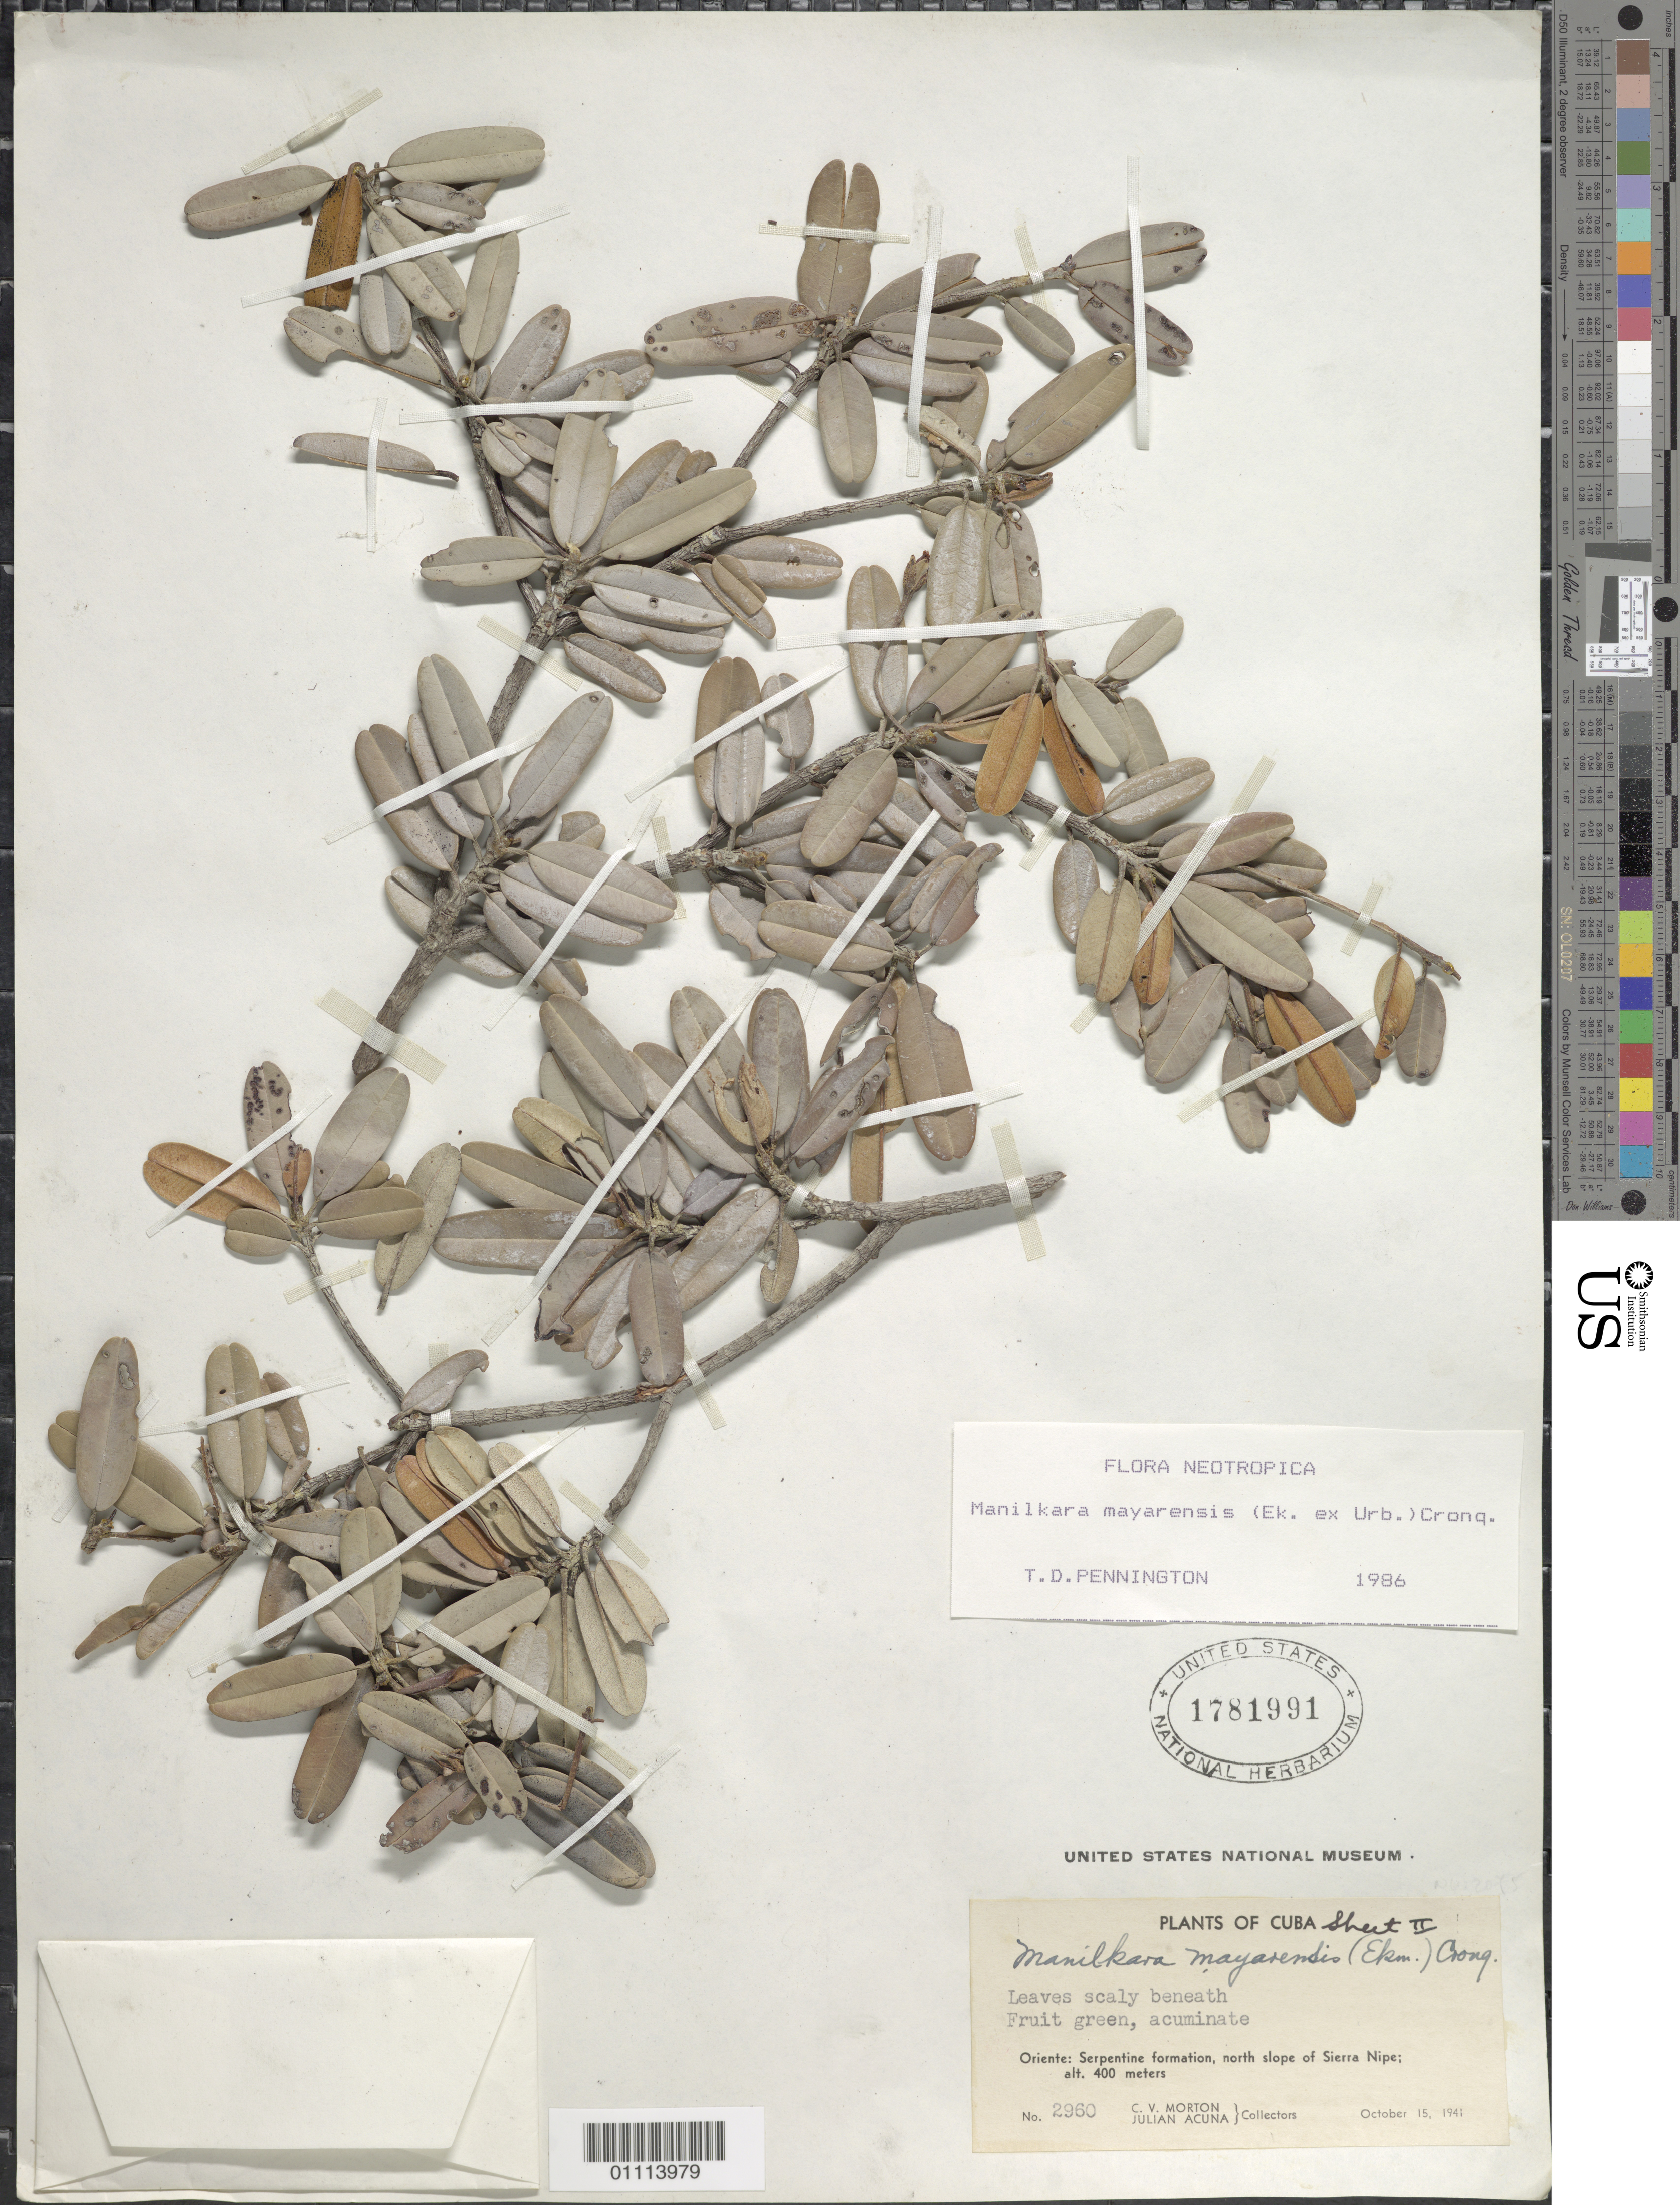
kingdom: Plantae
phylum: Tracheophyta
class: Magnoliopsida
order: Ericales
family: Sapotaceae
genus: Manilkara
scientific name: Manilkara mayarensis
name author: (Ekman ex Urb.) Cronq.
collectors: C. V. Morton & J. Acuña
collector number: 2960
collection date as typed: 15 Oct 1941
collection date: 1941-10-15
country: Cuba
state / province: Holguín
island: Cuba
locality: Oriente: Serpentine formation, north slope of Sierra Nipe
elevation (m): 400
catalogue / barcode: US 1781991